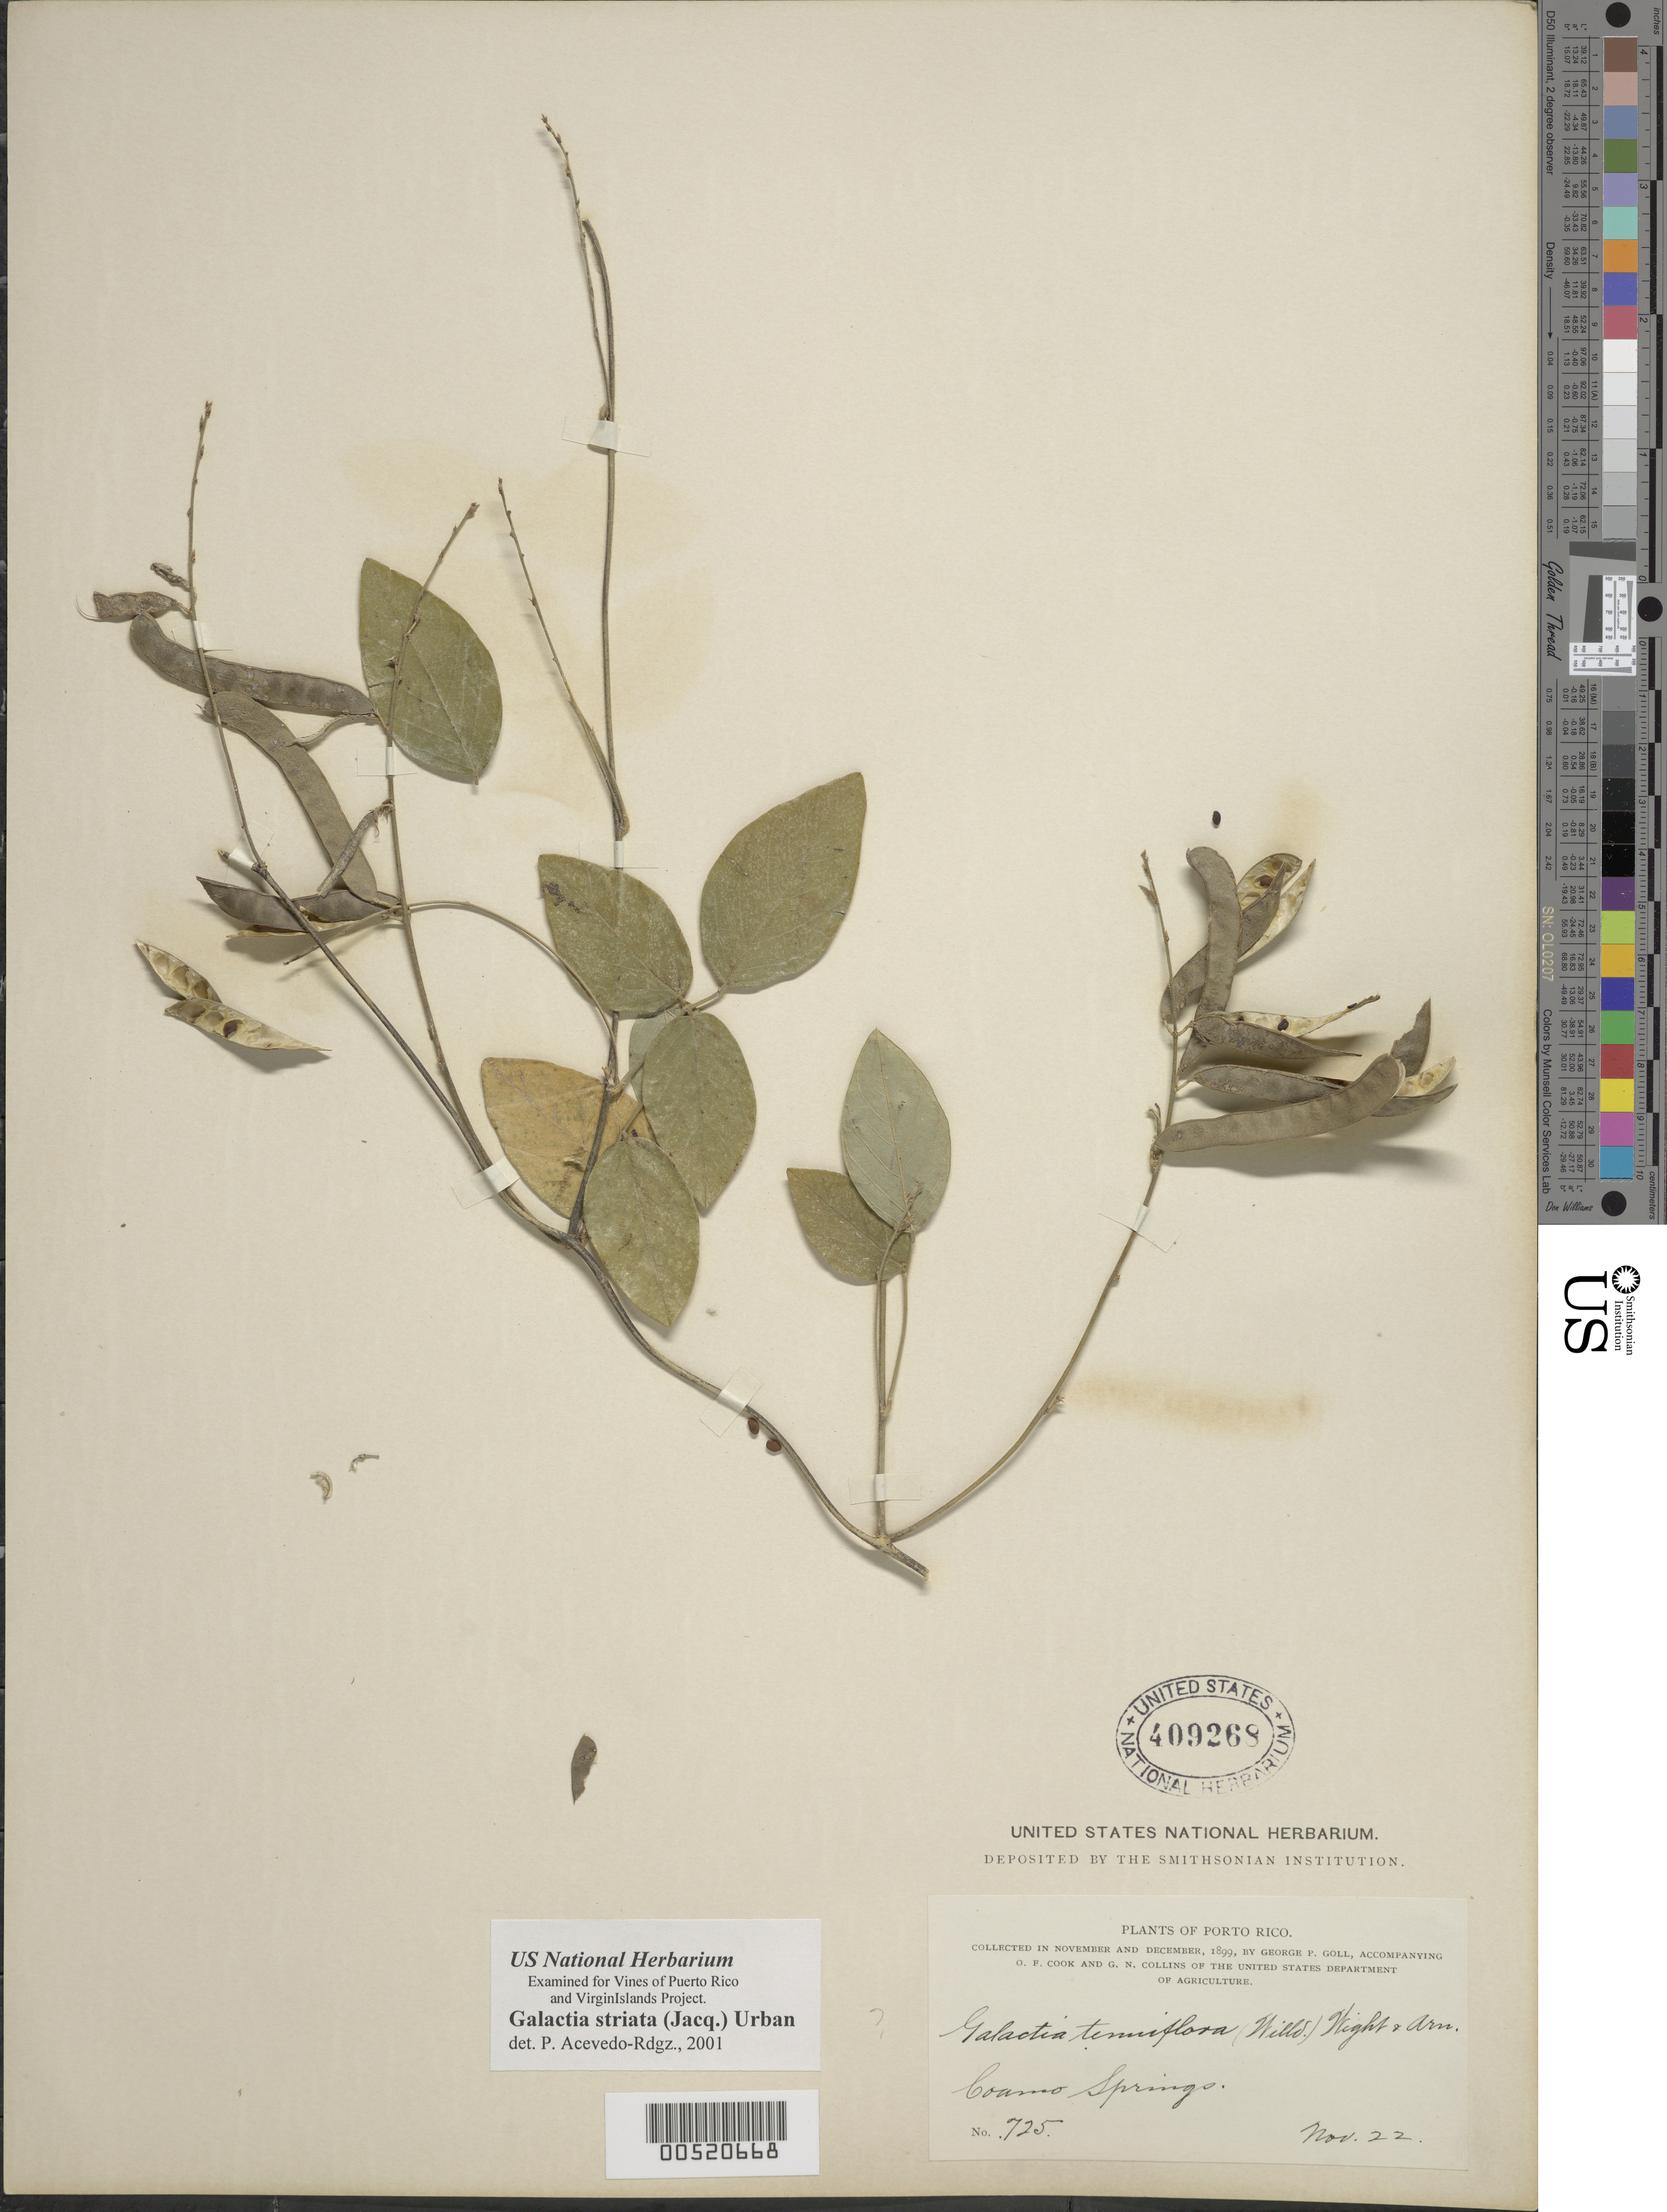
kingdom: Plantae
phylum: Tracheophyta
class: Magnoliopsida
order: Fabales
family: Fabaceae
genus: Galactia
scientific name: Galactia striata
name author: (Jacq.) Urb.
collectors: G. Goll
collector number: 725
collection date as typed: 22 Nov 1899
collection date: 1899-11-22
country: Puerto Rico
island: Greater Antilles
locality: Coamo Springs.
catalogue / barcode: US 409268